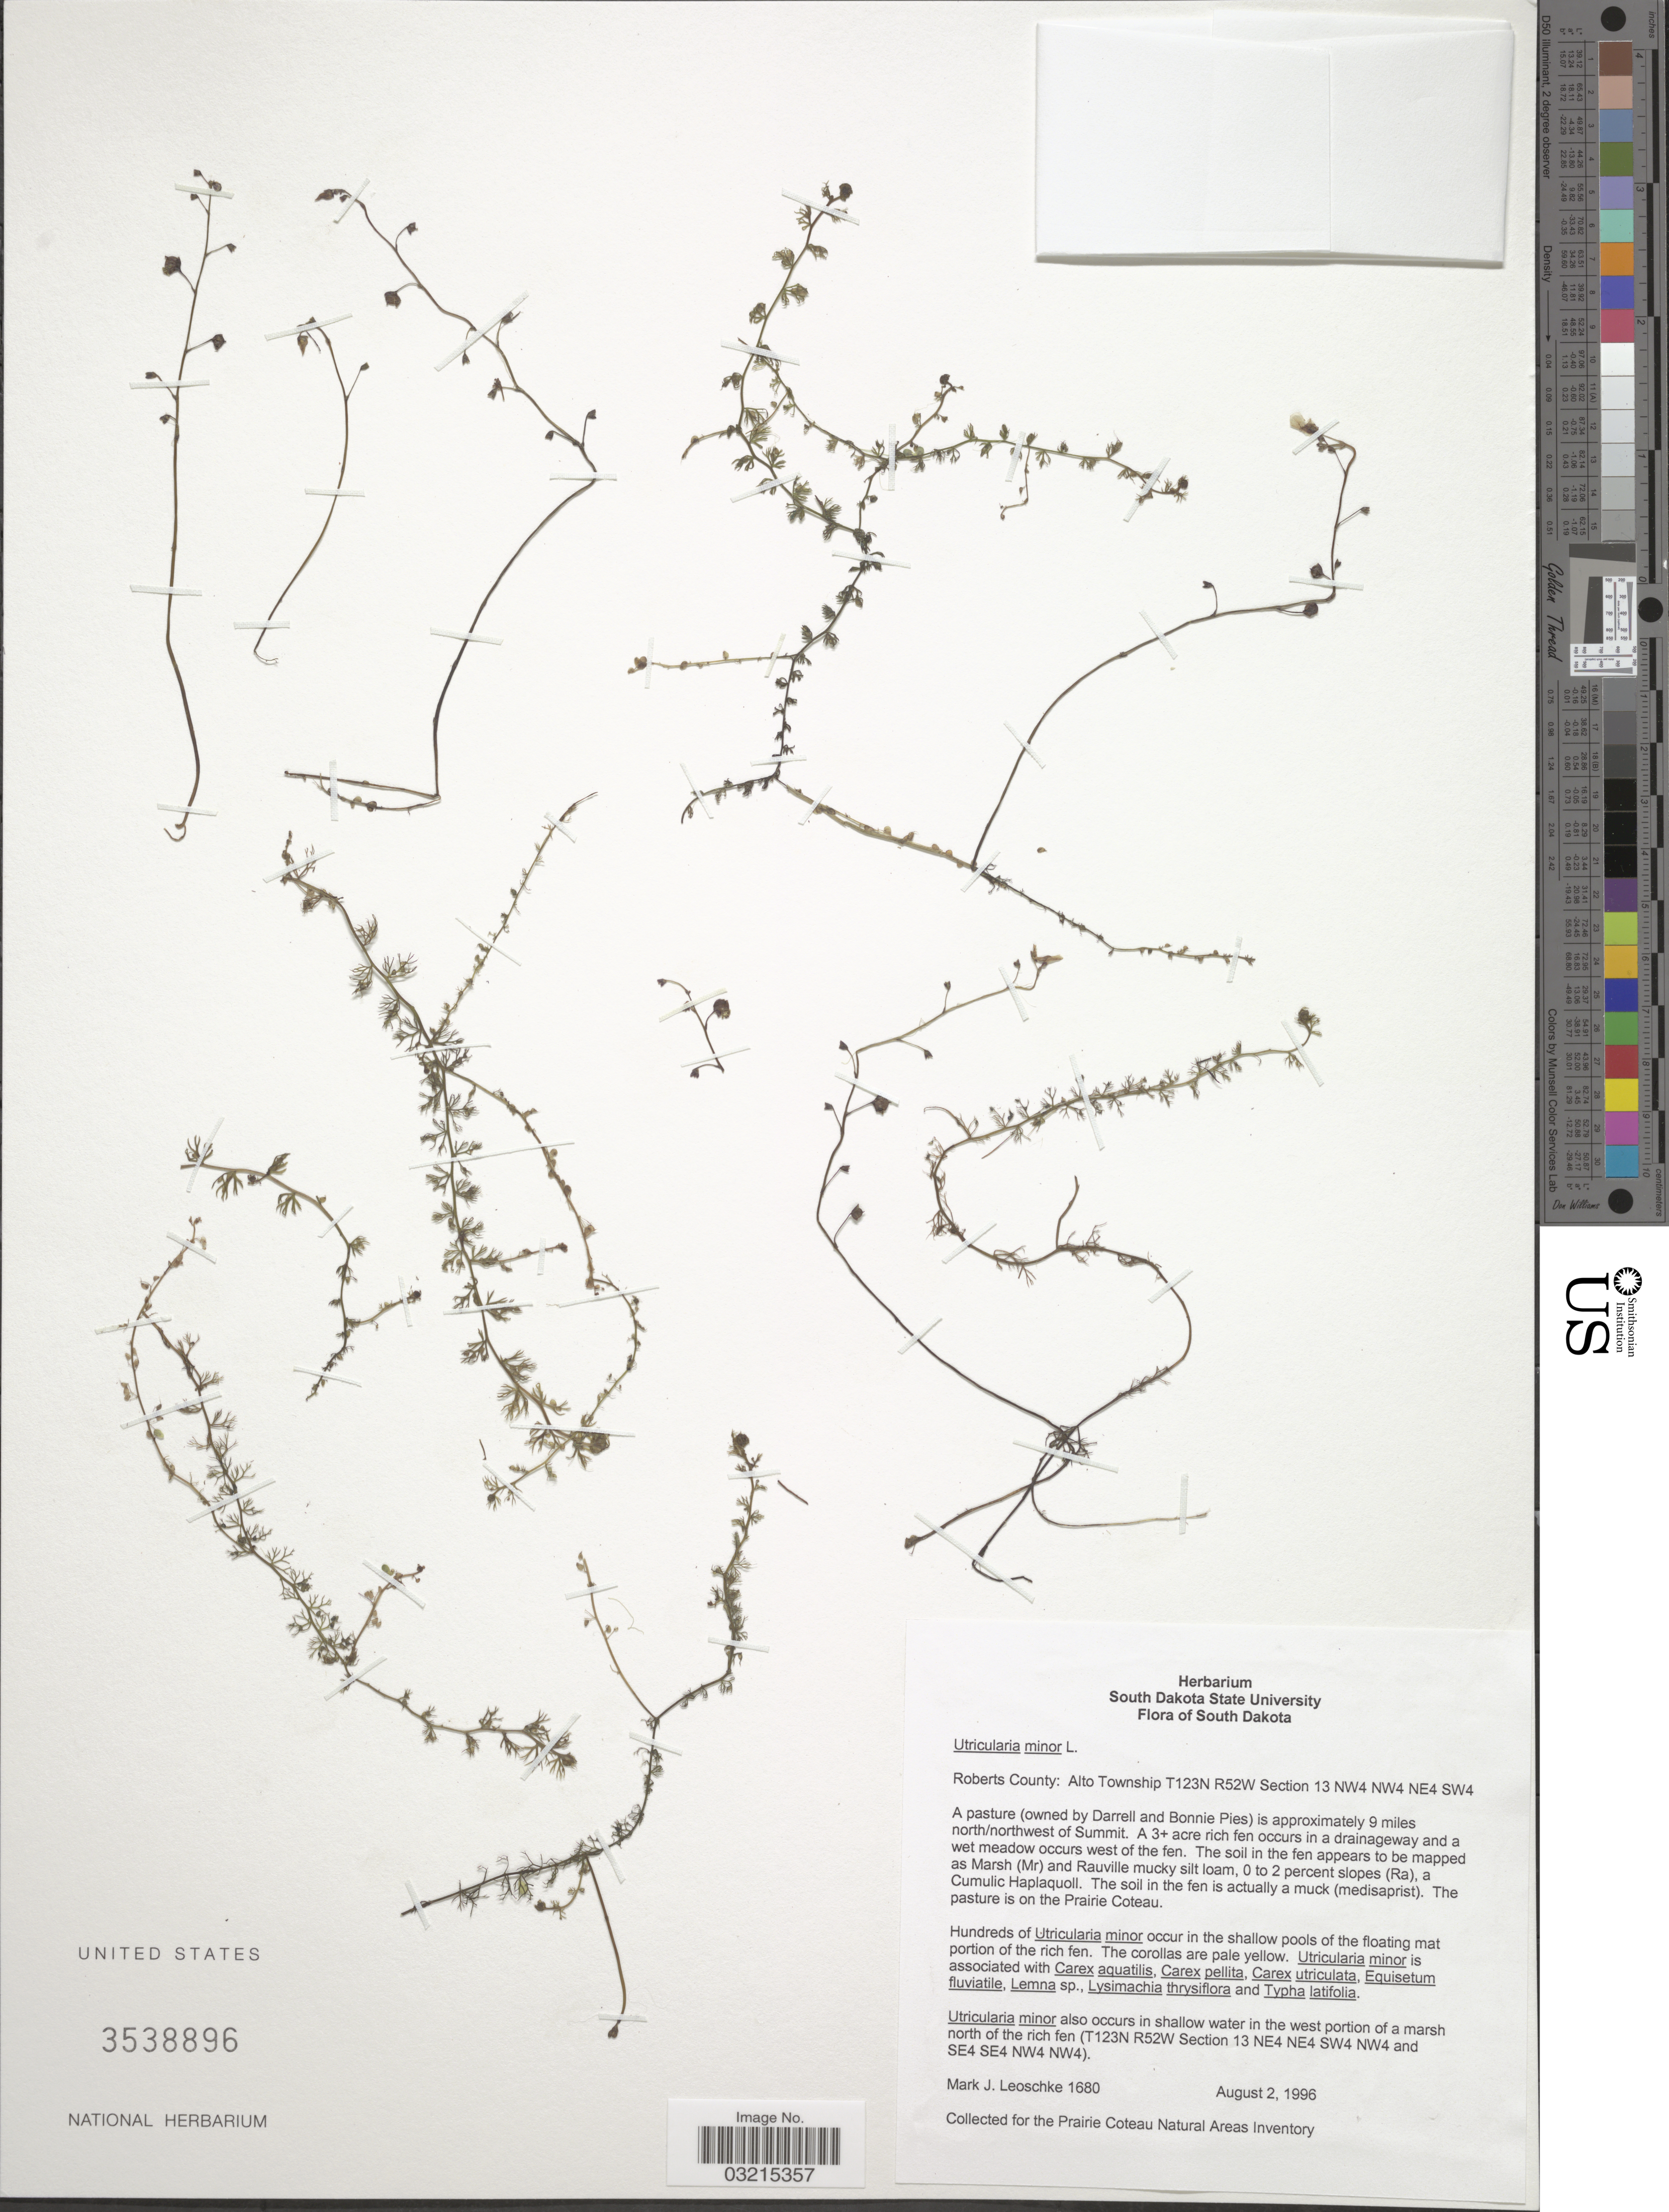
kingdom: Plantae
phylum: Tracheophyta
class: Magnoliopsida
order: Lamiales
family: Lentibulariaceae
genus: Utricularia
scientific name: Utricularia minor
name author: L.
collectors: M. J. Leoschke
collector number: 1680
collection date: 1996-08-02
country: United States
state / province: South Dakota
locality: Roberts County: Alto Township T123N R52W Section 13 NW4 NW4 NE4 SW4. A pasture is approximately 9 miles north/northwest of Summit.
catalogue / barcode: US 3538896